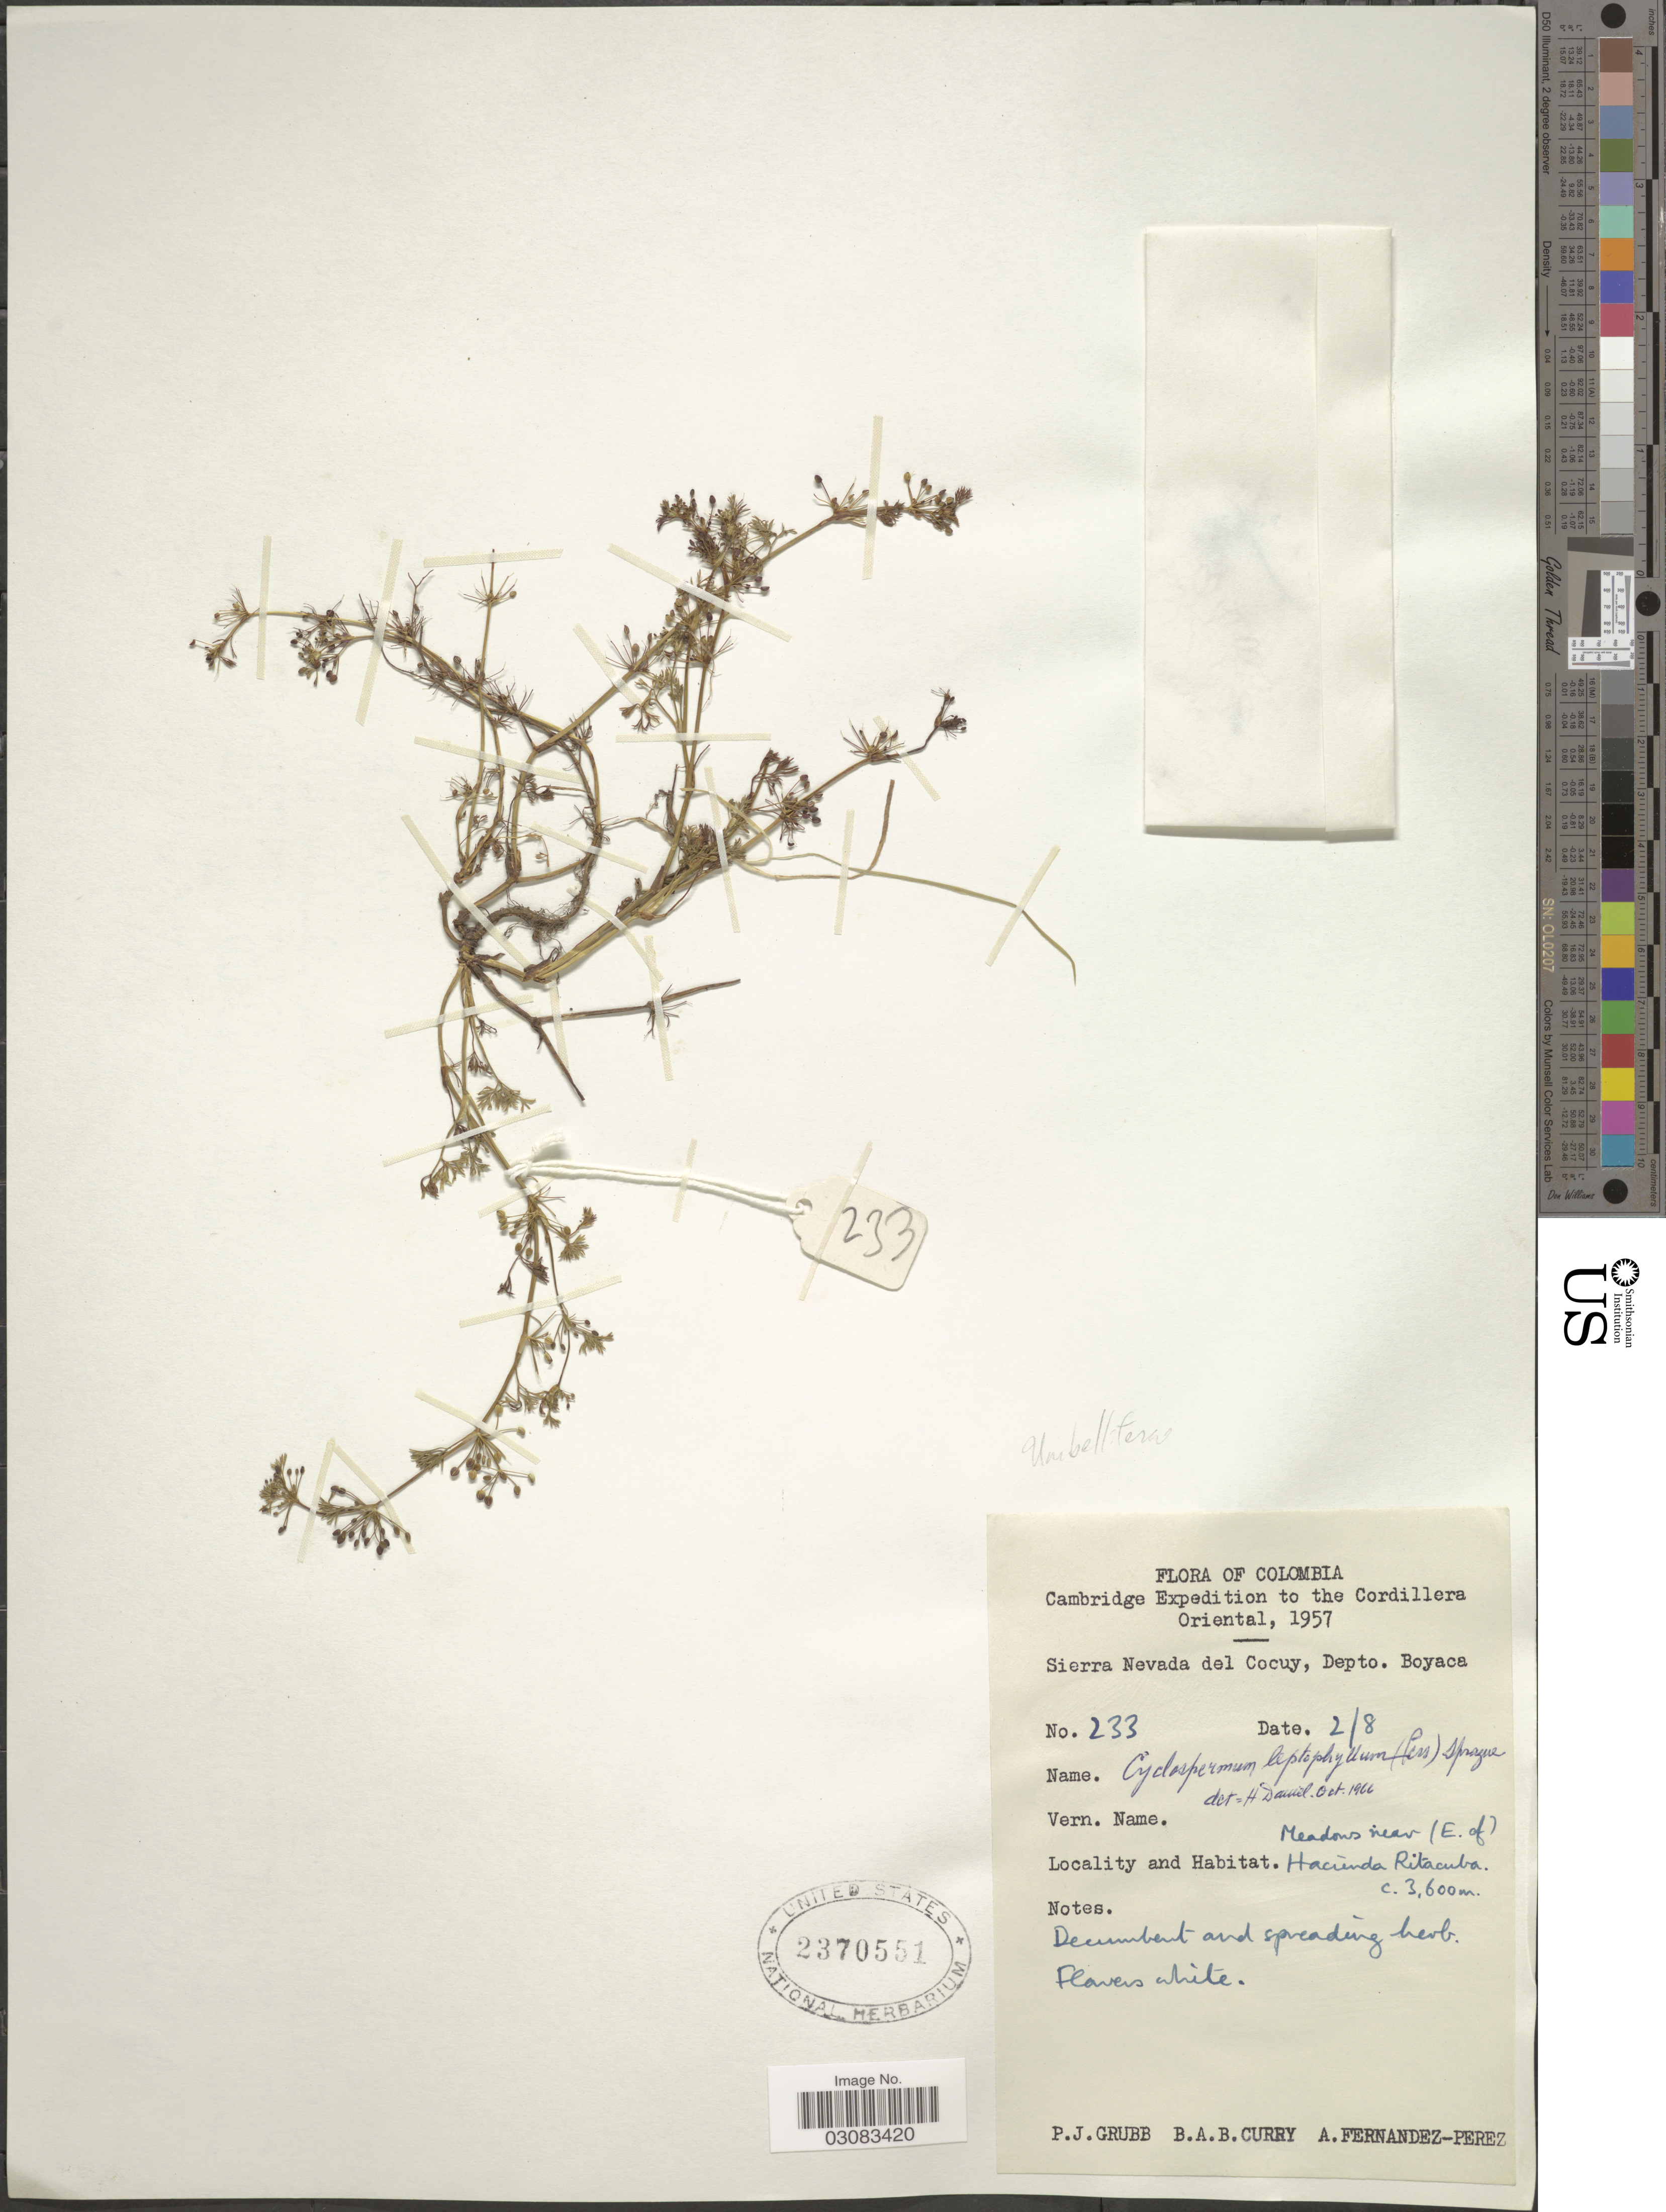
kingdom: Plantae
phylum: Tracheophyta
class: Magnoliopsida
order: Apiales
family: Apiaceae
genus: Cyclospermum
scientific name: Cyclospermum leptophyllum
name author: (Pers.) Sprague ex Britton & P. Wilson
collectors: P. J. Grubb, B. A. B. Curry & A. Fernández-Pérez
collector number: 233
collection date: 1957-08-02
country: Colombia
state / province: Boyacá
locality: Cordillera Oriental. Sierra Nevada de Cocuy, Depto. Boyaca. Meadows near (E. of) Hacienda Ritacuba.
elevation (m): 3600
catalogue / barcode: US 2370551